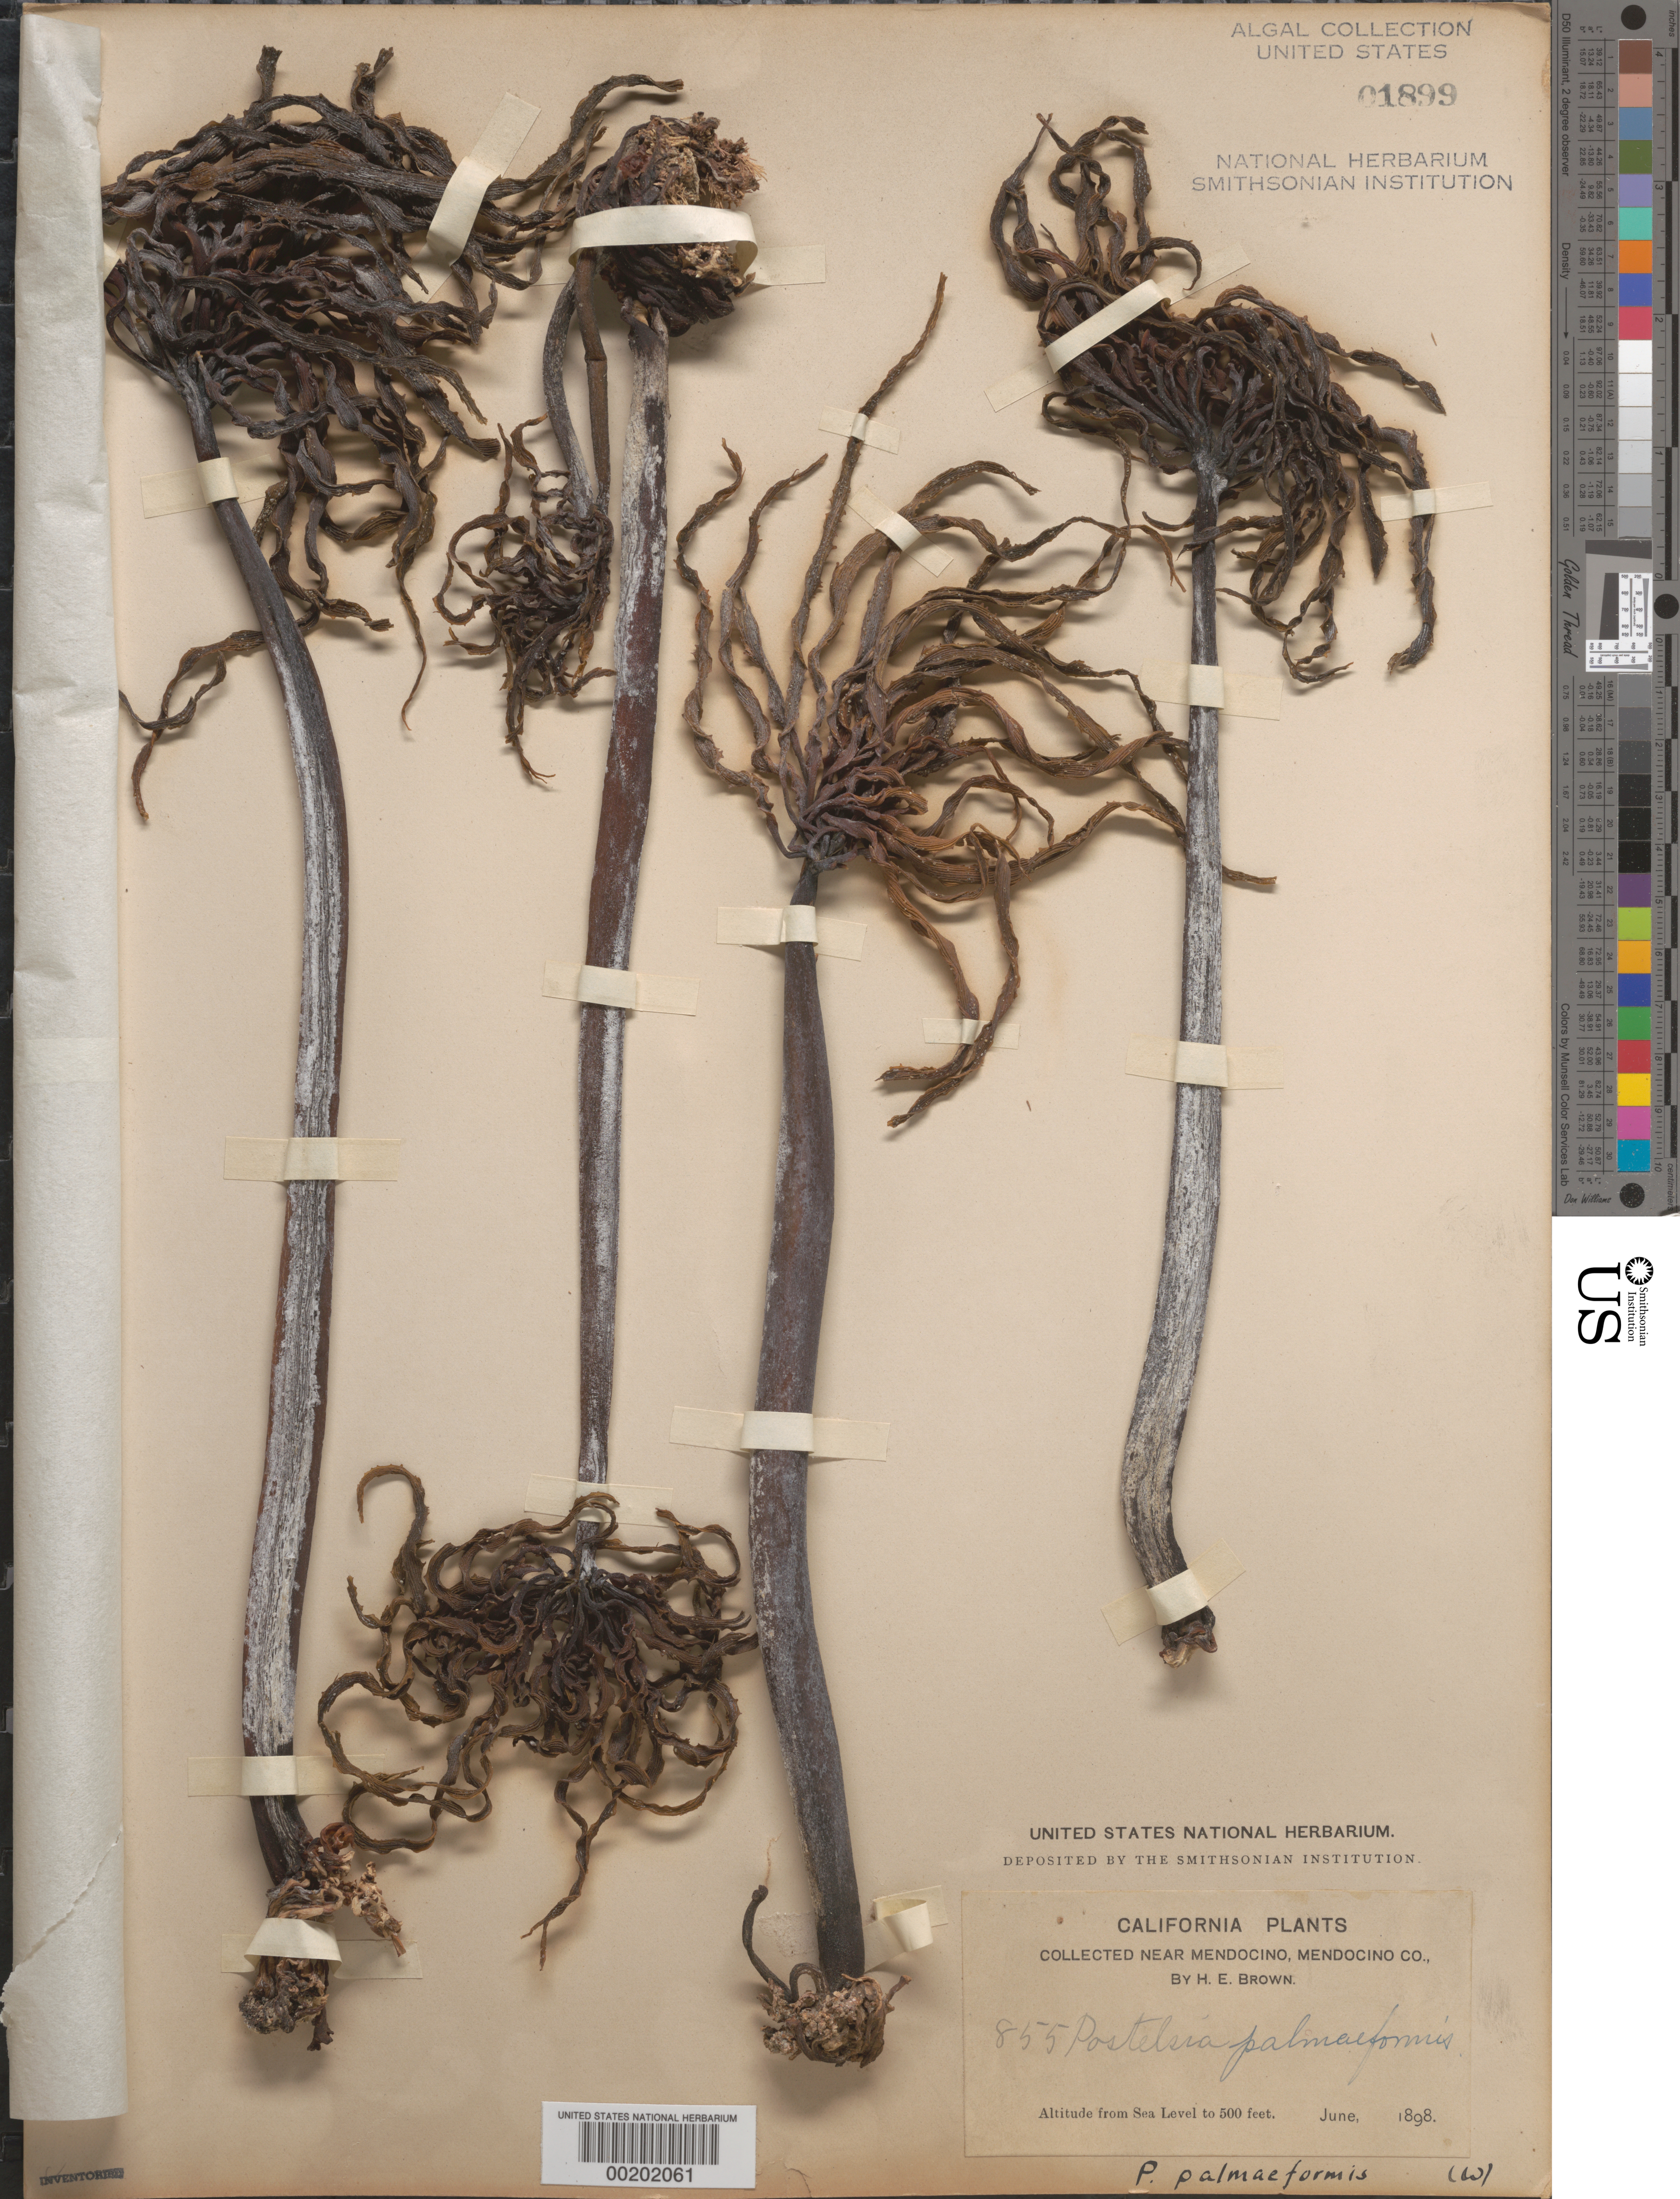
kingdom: Chromista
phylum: Ochrophyta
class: Phaeophyceae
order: Laminariales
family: Laminariaceae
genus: Postelsia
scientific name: Postelsia palmaeformis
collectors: H. E. Brown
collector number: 855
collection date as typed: Jun 1898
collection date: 1898-06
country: United States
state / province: California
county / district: Mendocino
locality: Near Mendocino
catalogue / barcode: US 1899